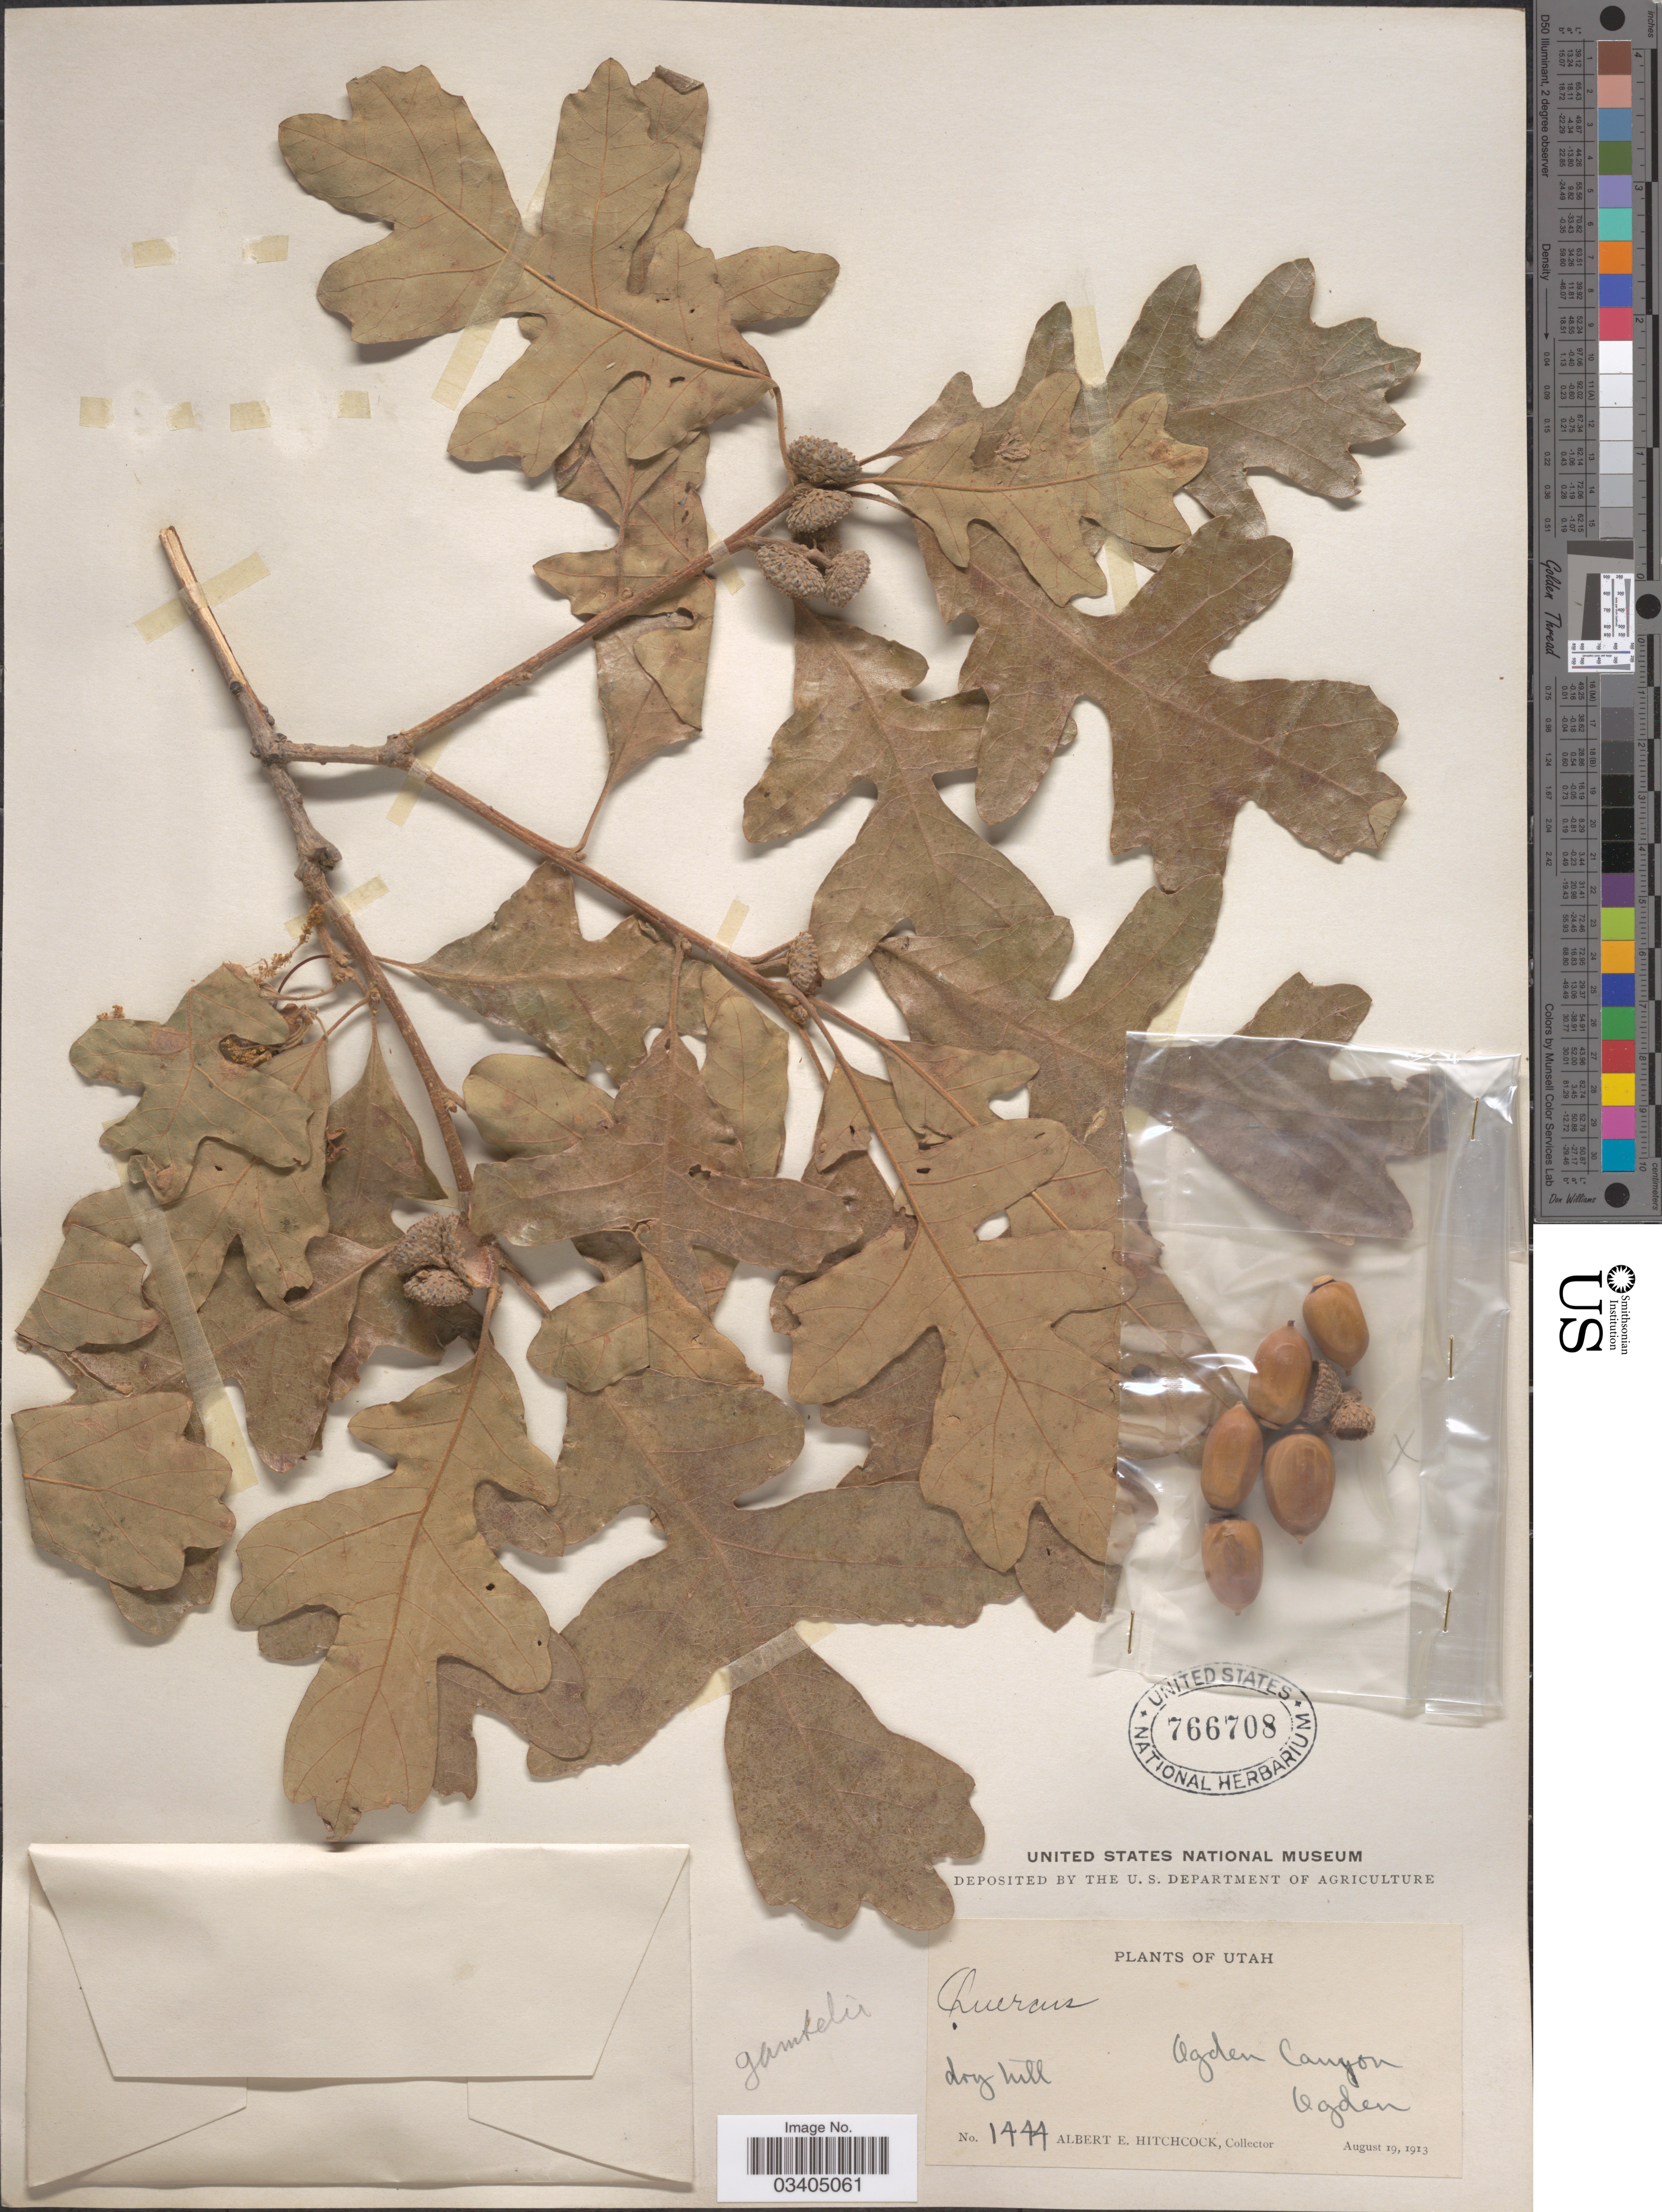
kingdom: Plantae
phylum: Tracheophyta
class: Magnoliopsida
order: Fagales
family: Fagaceae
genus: Quercus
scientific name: Quercus gambelii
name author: Nutt.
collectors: A. Hitchcock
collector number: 1444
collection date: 1913-08-19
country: United States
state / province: Utah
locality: Ogden Canyon. Ogden.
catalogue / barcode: US 766708